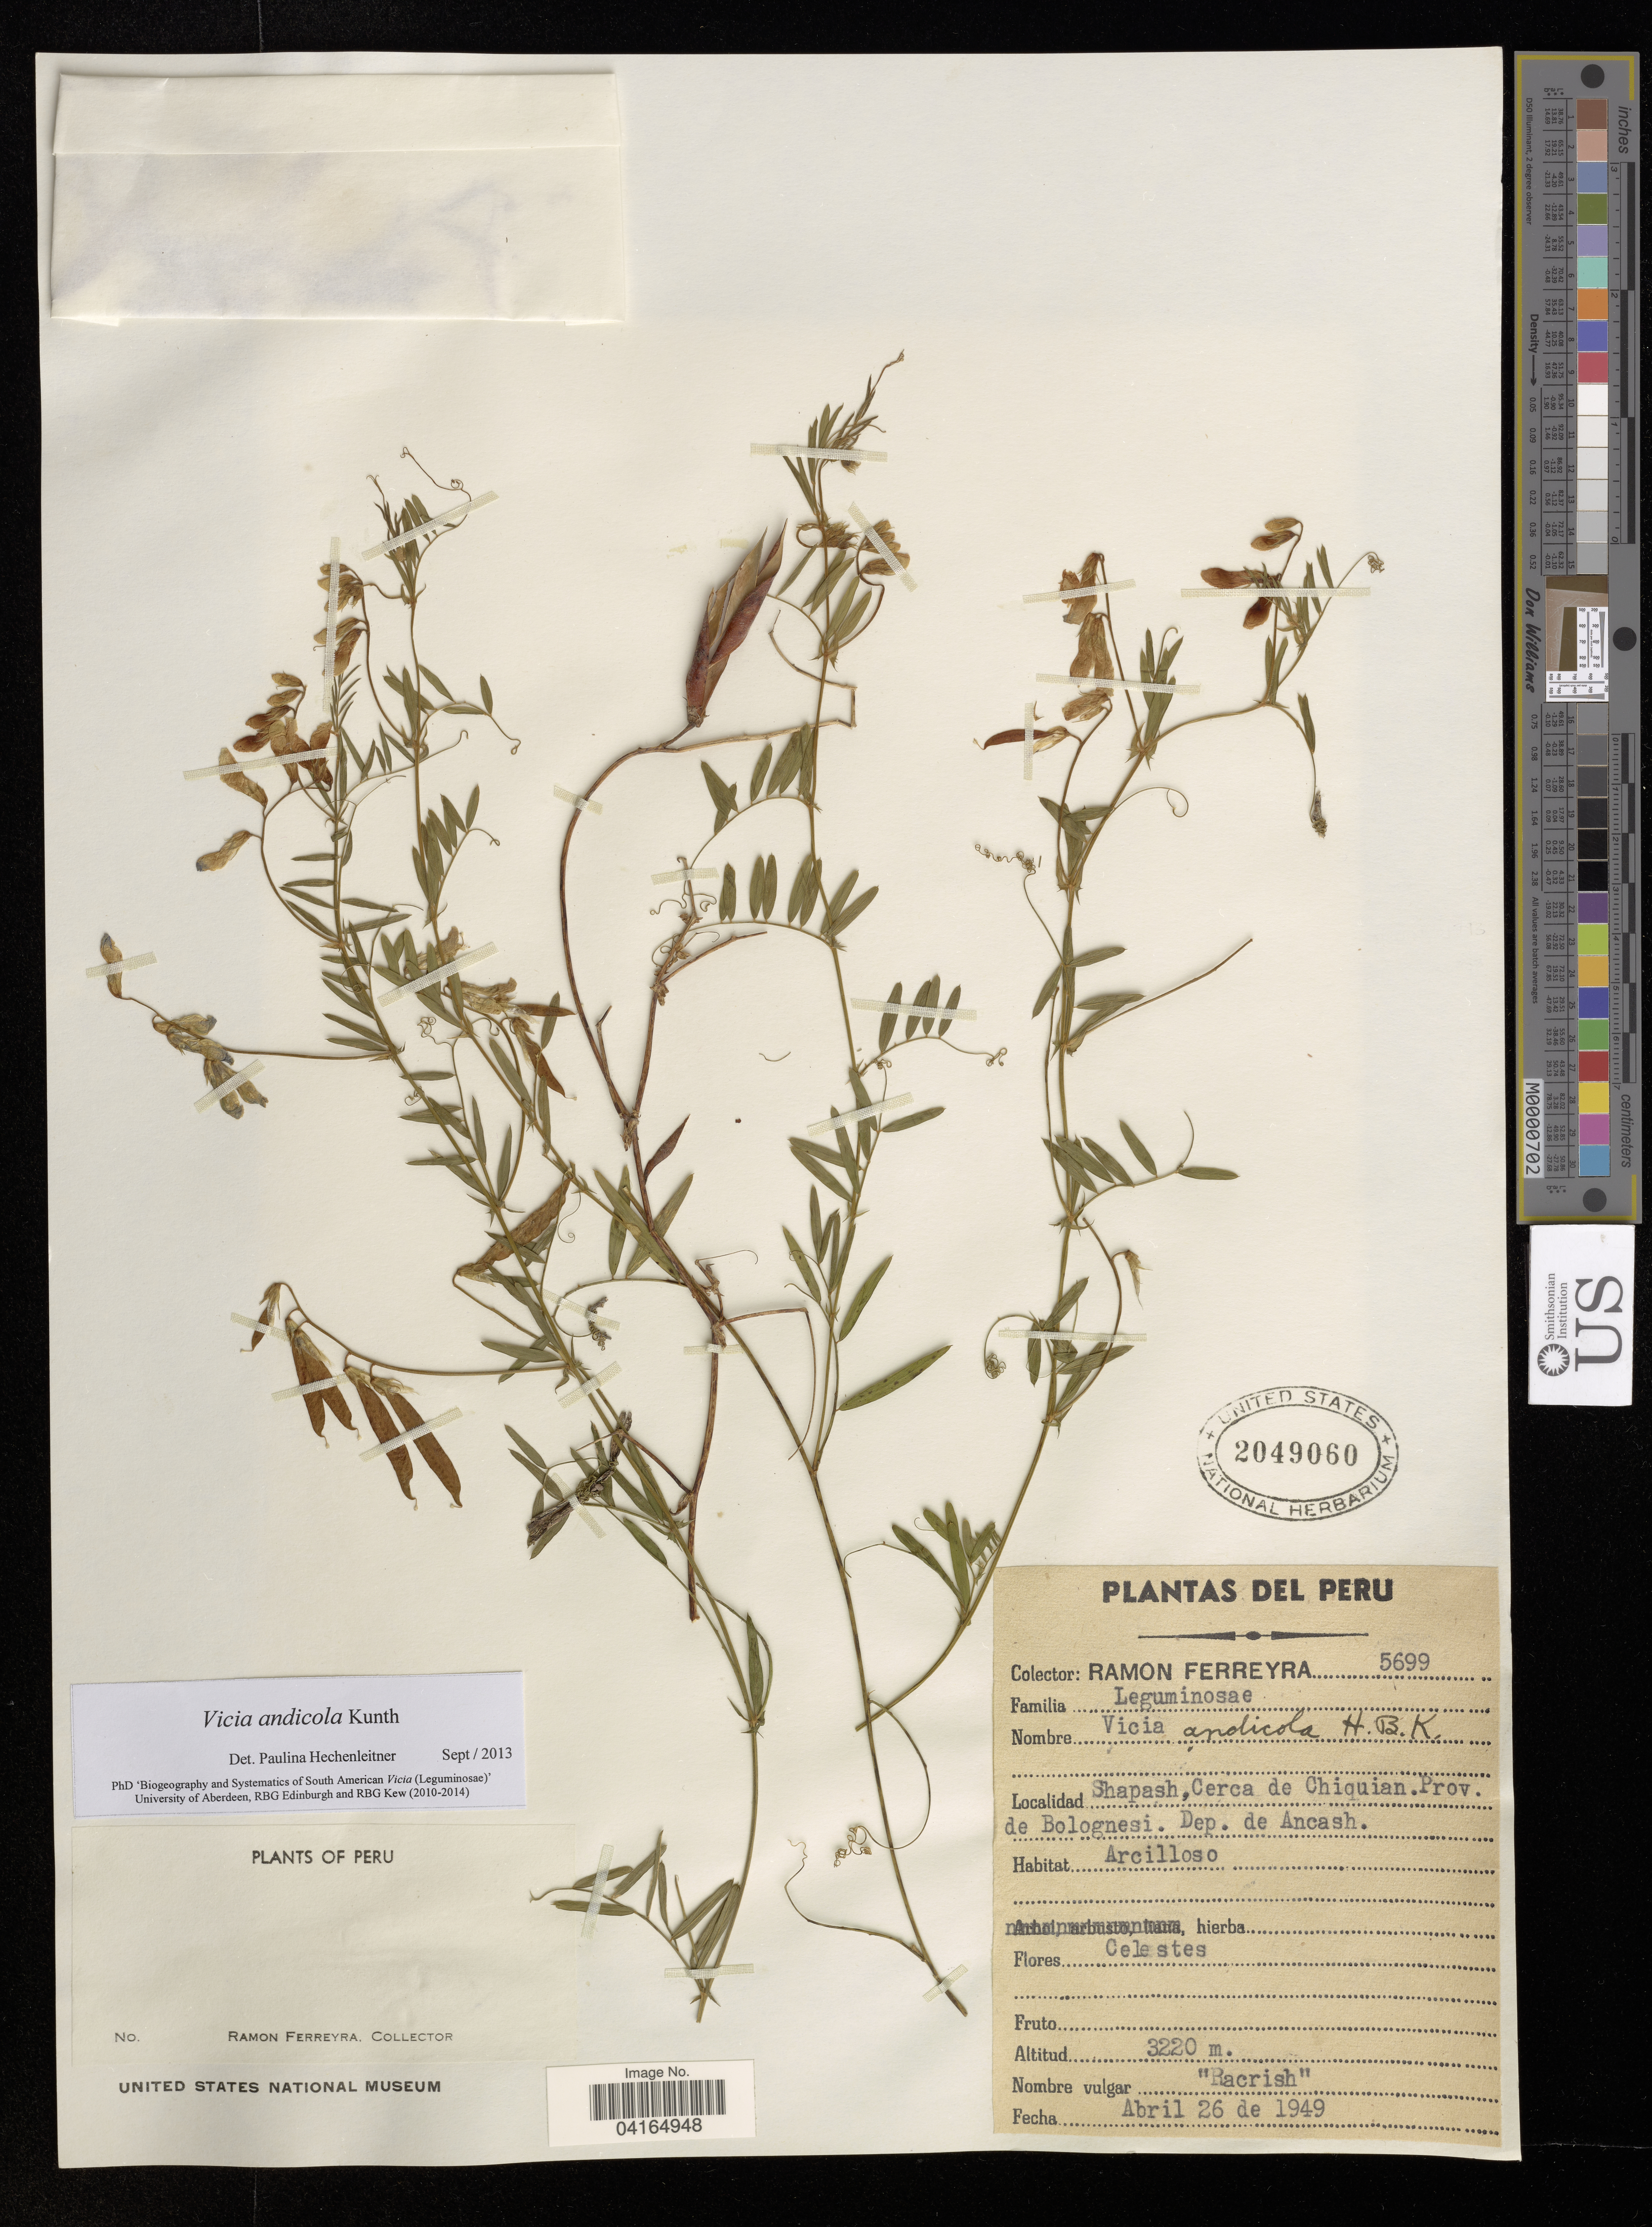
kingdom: Plantae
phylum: Tracheophyta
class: Magnoliopsida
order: Fabales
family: Fabaceae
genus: Vicia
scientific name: Vicia andicola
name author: Kunth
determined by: Hechenleitner, Paulina, RBG Edinburgh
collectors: R. A. Ferreyra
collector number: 5699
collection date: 1949-04-26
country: Peru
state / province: Ancash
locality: Shapash, Cerca de Chiquian. Prov. de Bolognesi. Dep. de Ancash.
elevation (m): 3220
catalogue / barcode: US 2049060